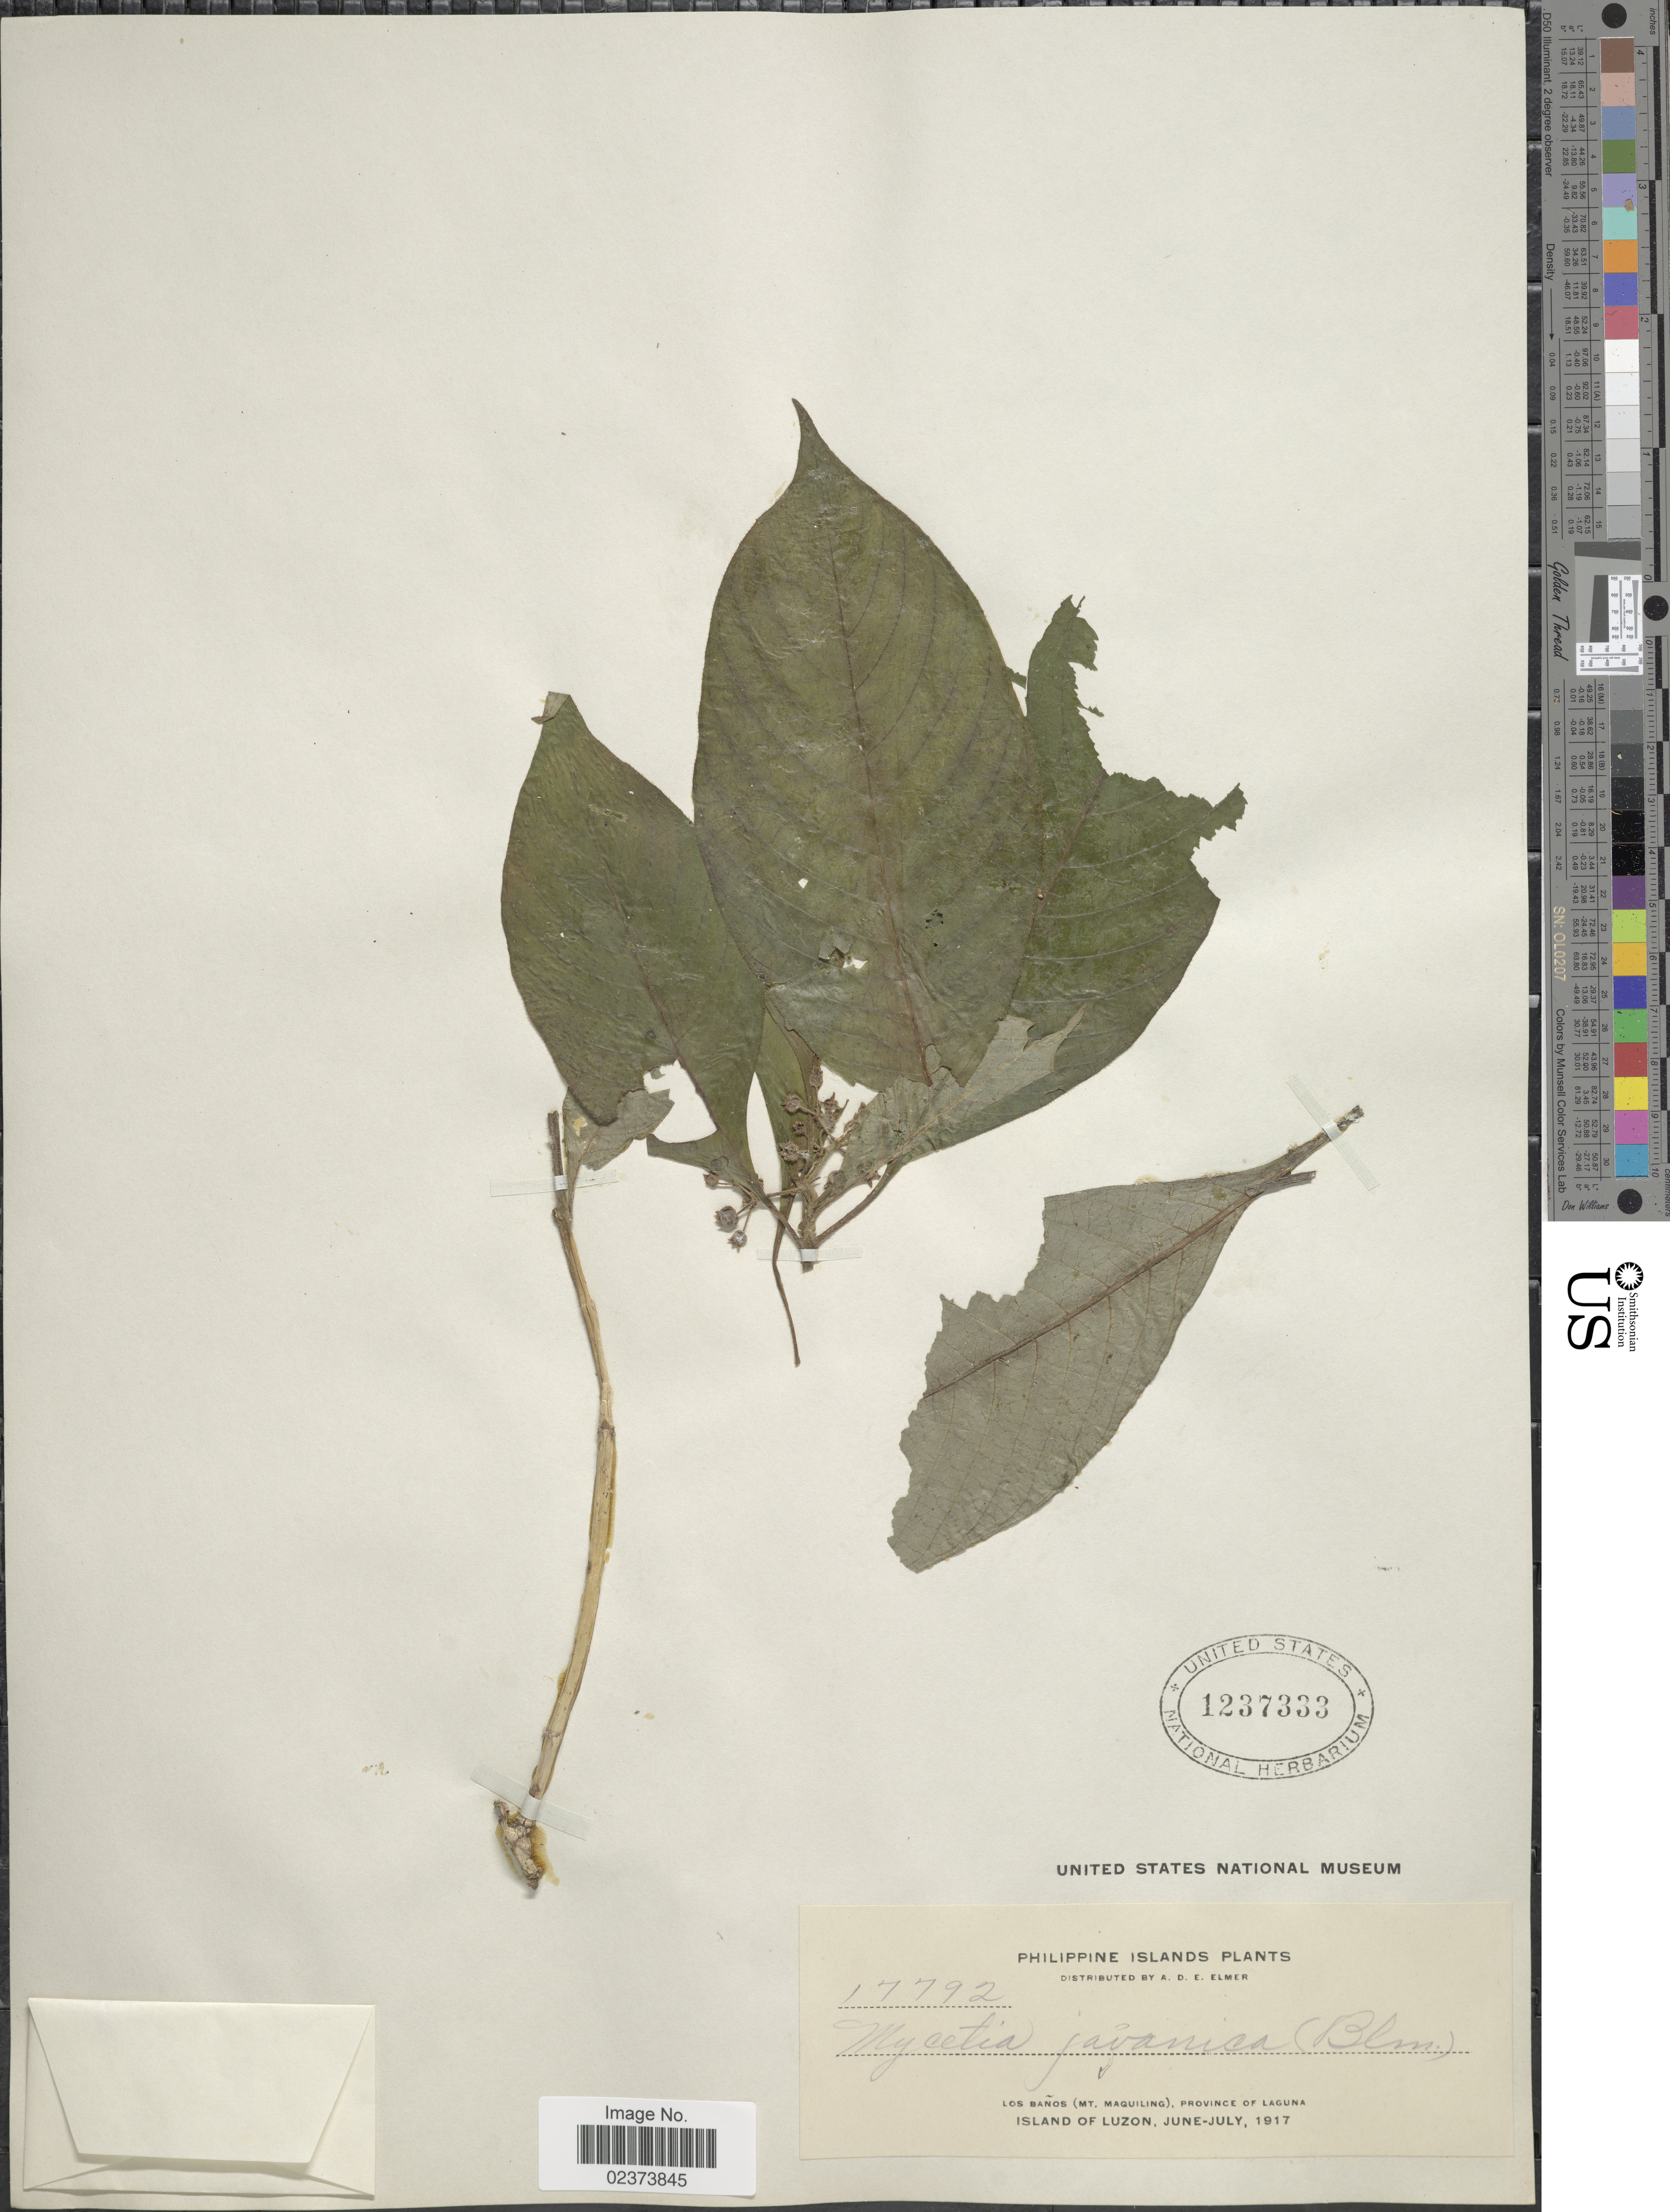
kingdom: Plantae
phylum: Tracheophyta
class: Magnoliopsida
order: Gentianales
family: Rubiaceae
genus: Mycetia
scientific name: Mycetia javanica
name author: (Blume) Reinw. ex Korth.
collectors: A. D. E. Elmer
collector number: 17792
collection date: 1917-06/1917-07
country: Philippines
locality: Los Banos (Mt. Maquiling) Province of Laguna, Island of Luzon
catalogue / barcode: US 1237333